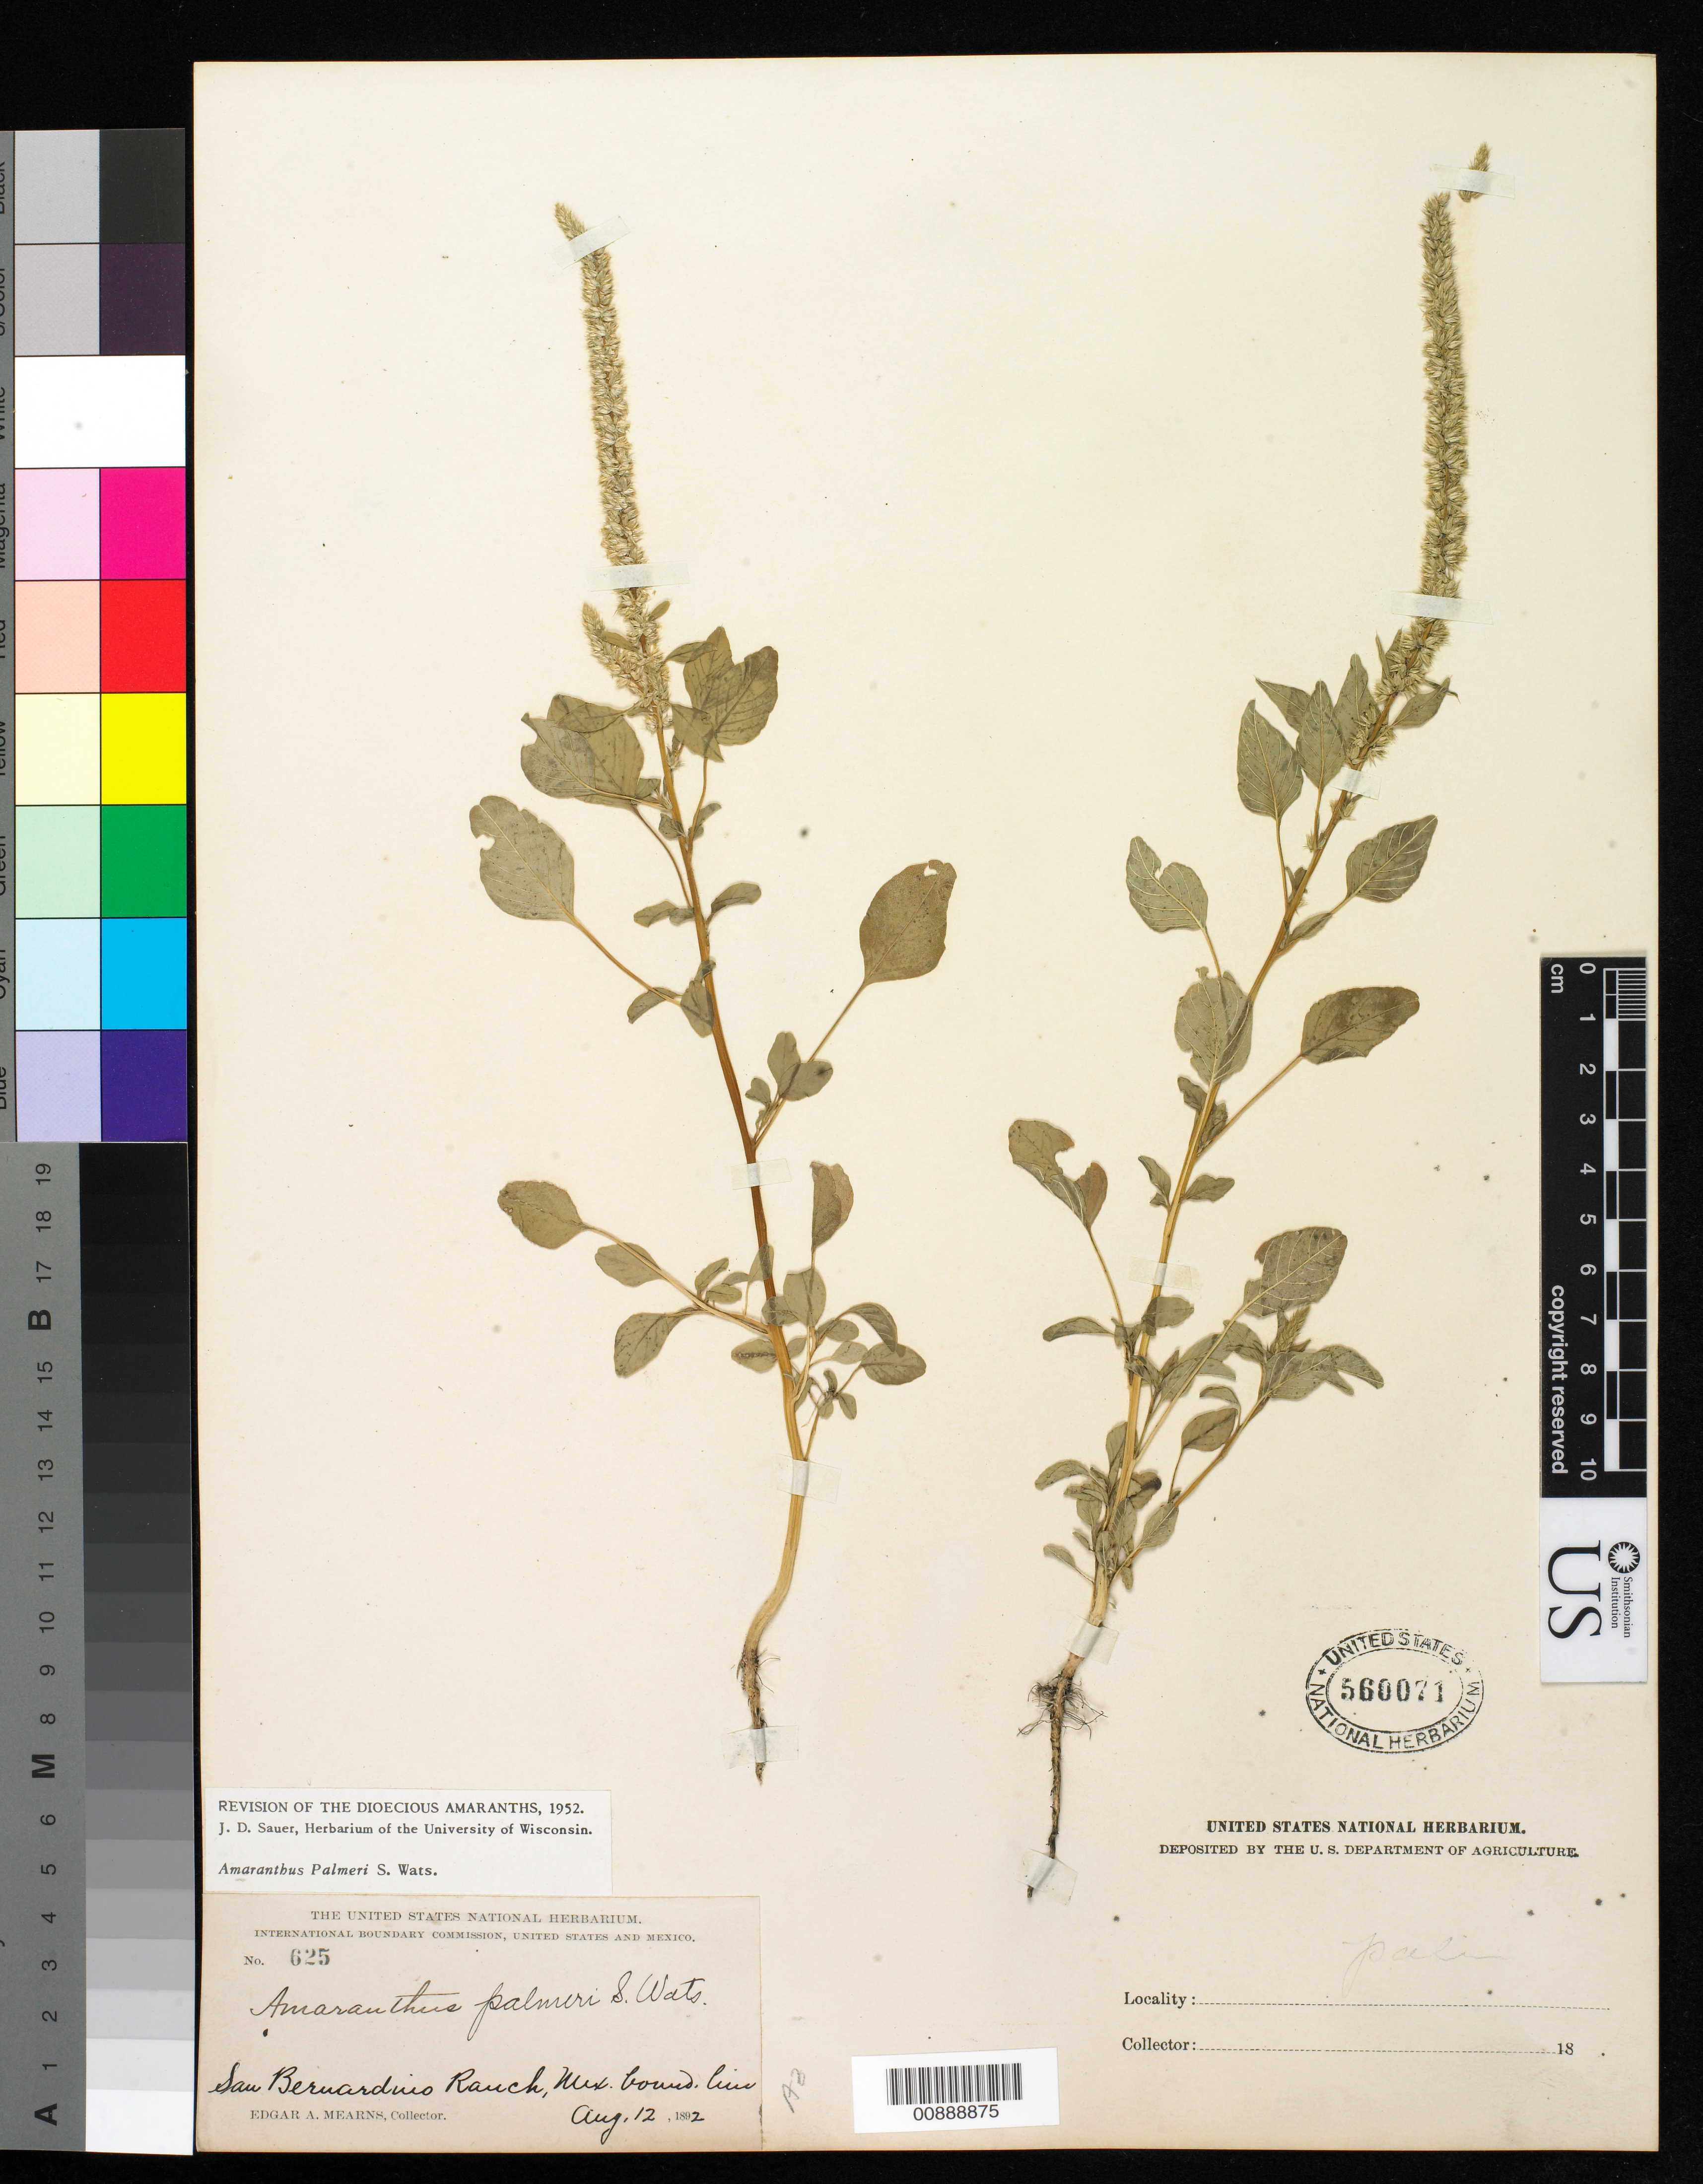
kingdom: Plantae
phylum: Tracheophyta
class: Magnoliopsida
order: Caryophyllales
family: Amaranthaceae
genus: Amaranthus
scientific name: Amaranthus palmeri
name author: S. Watson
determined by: Sauer, J. D.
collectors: E. A. Mearns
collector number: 625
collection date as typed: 12 Aug 1892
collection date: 1892-08-12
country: United States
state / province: Arizona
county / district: Cochise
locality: San Bernardino Ranch, Mexican Boundary Line.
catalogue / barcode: US 560071